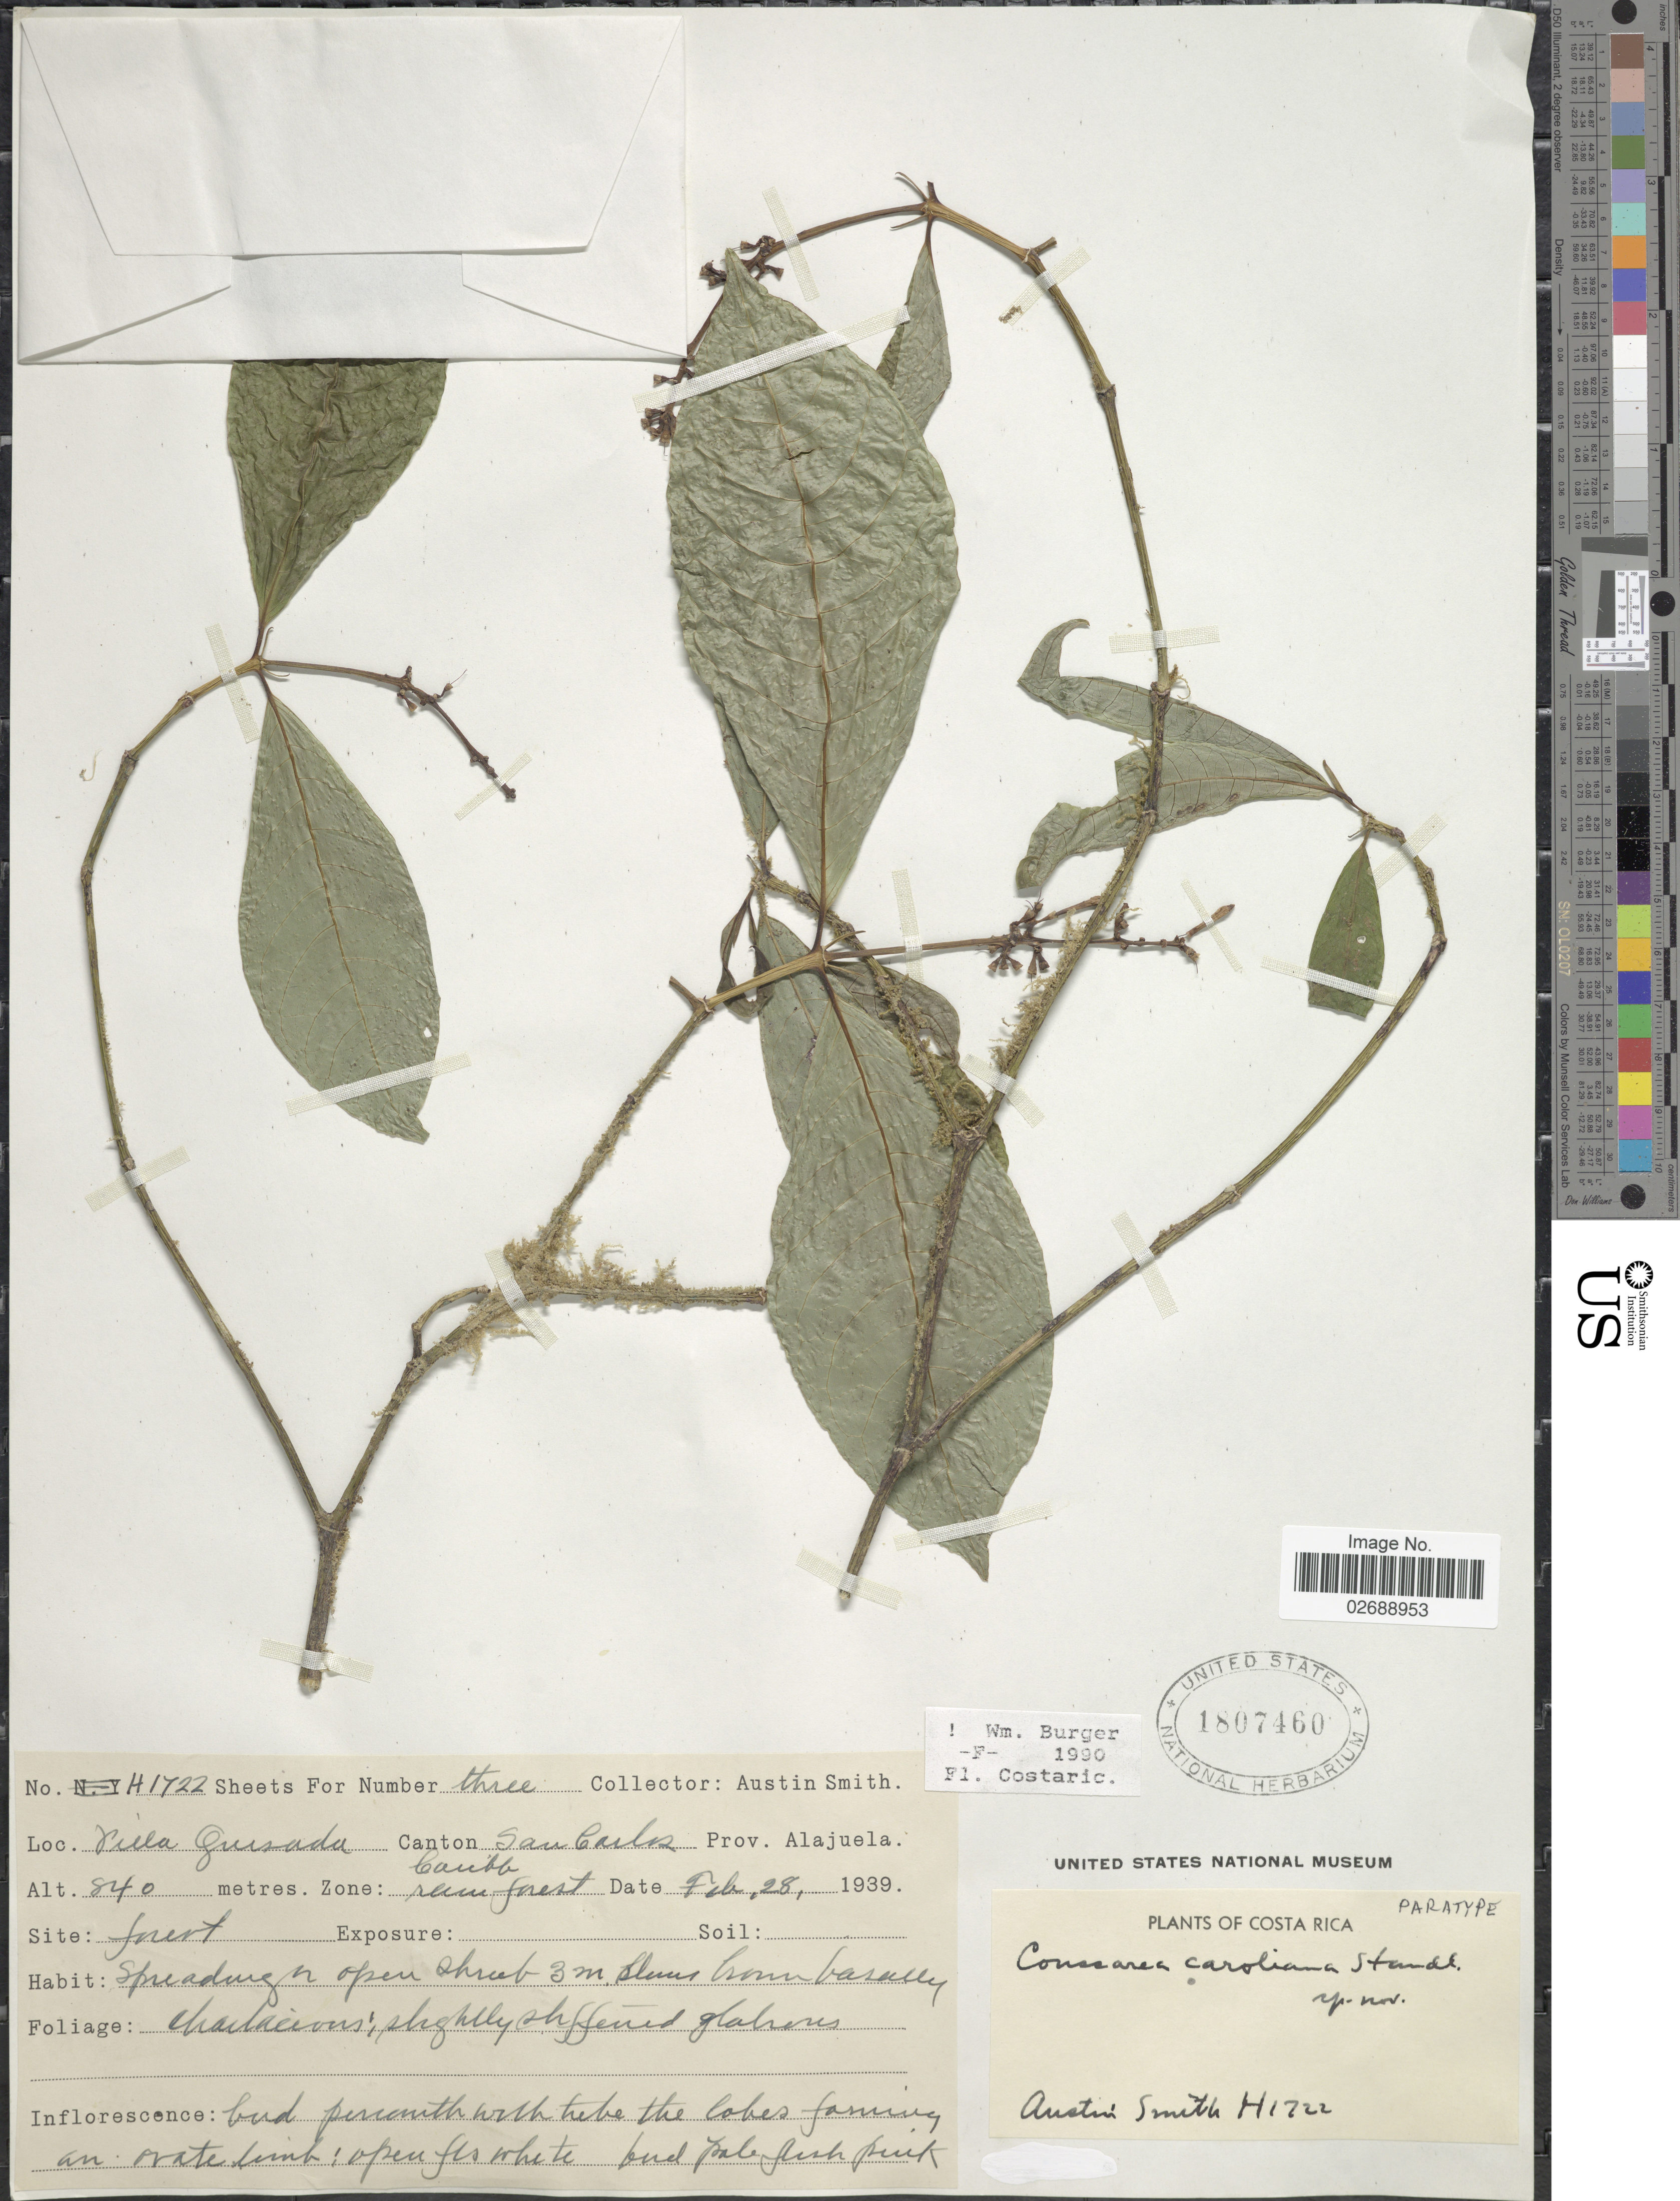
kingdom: Plantae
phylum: Tracheophyta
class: Magnoliopsida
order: Gentianales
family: Rubiaceae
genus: Coussarea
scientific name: Coussarea caroliana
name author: Standl.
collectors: Aust P. Smith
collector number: H1722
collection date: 1939-02-28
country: Costa Rica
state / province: Alajuela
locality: Villa Quesada. Canton San Carlos.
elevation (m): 840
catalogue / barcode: US 1807460